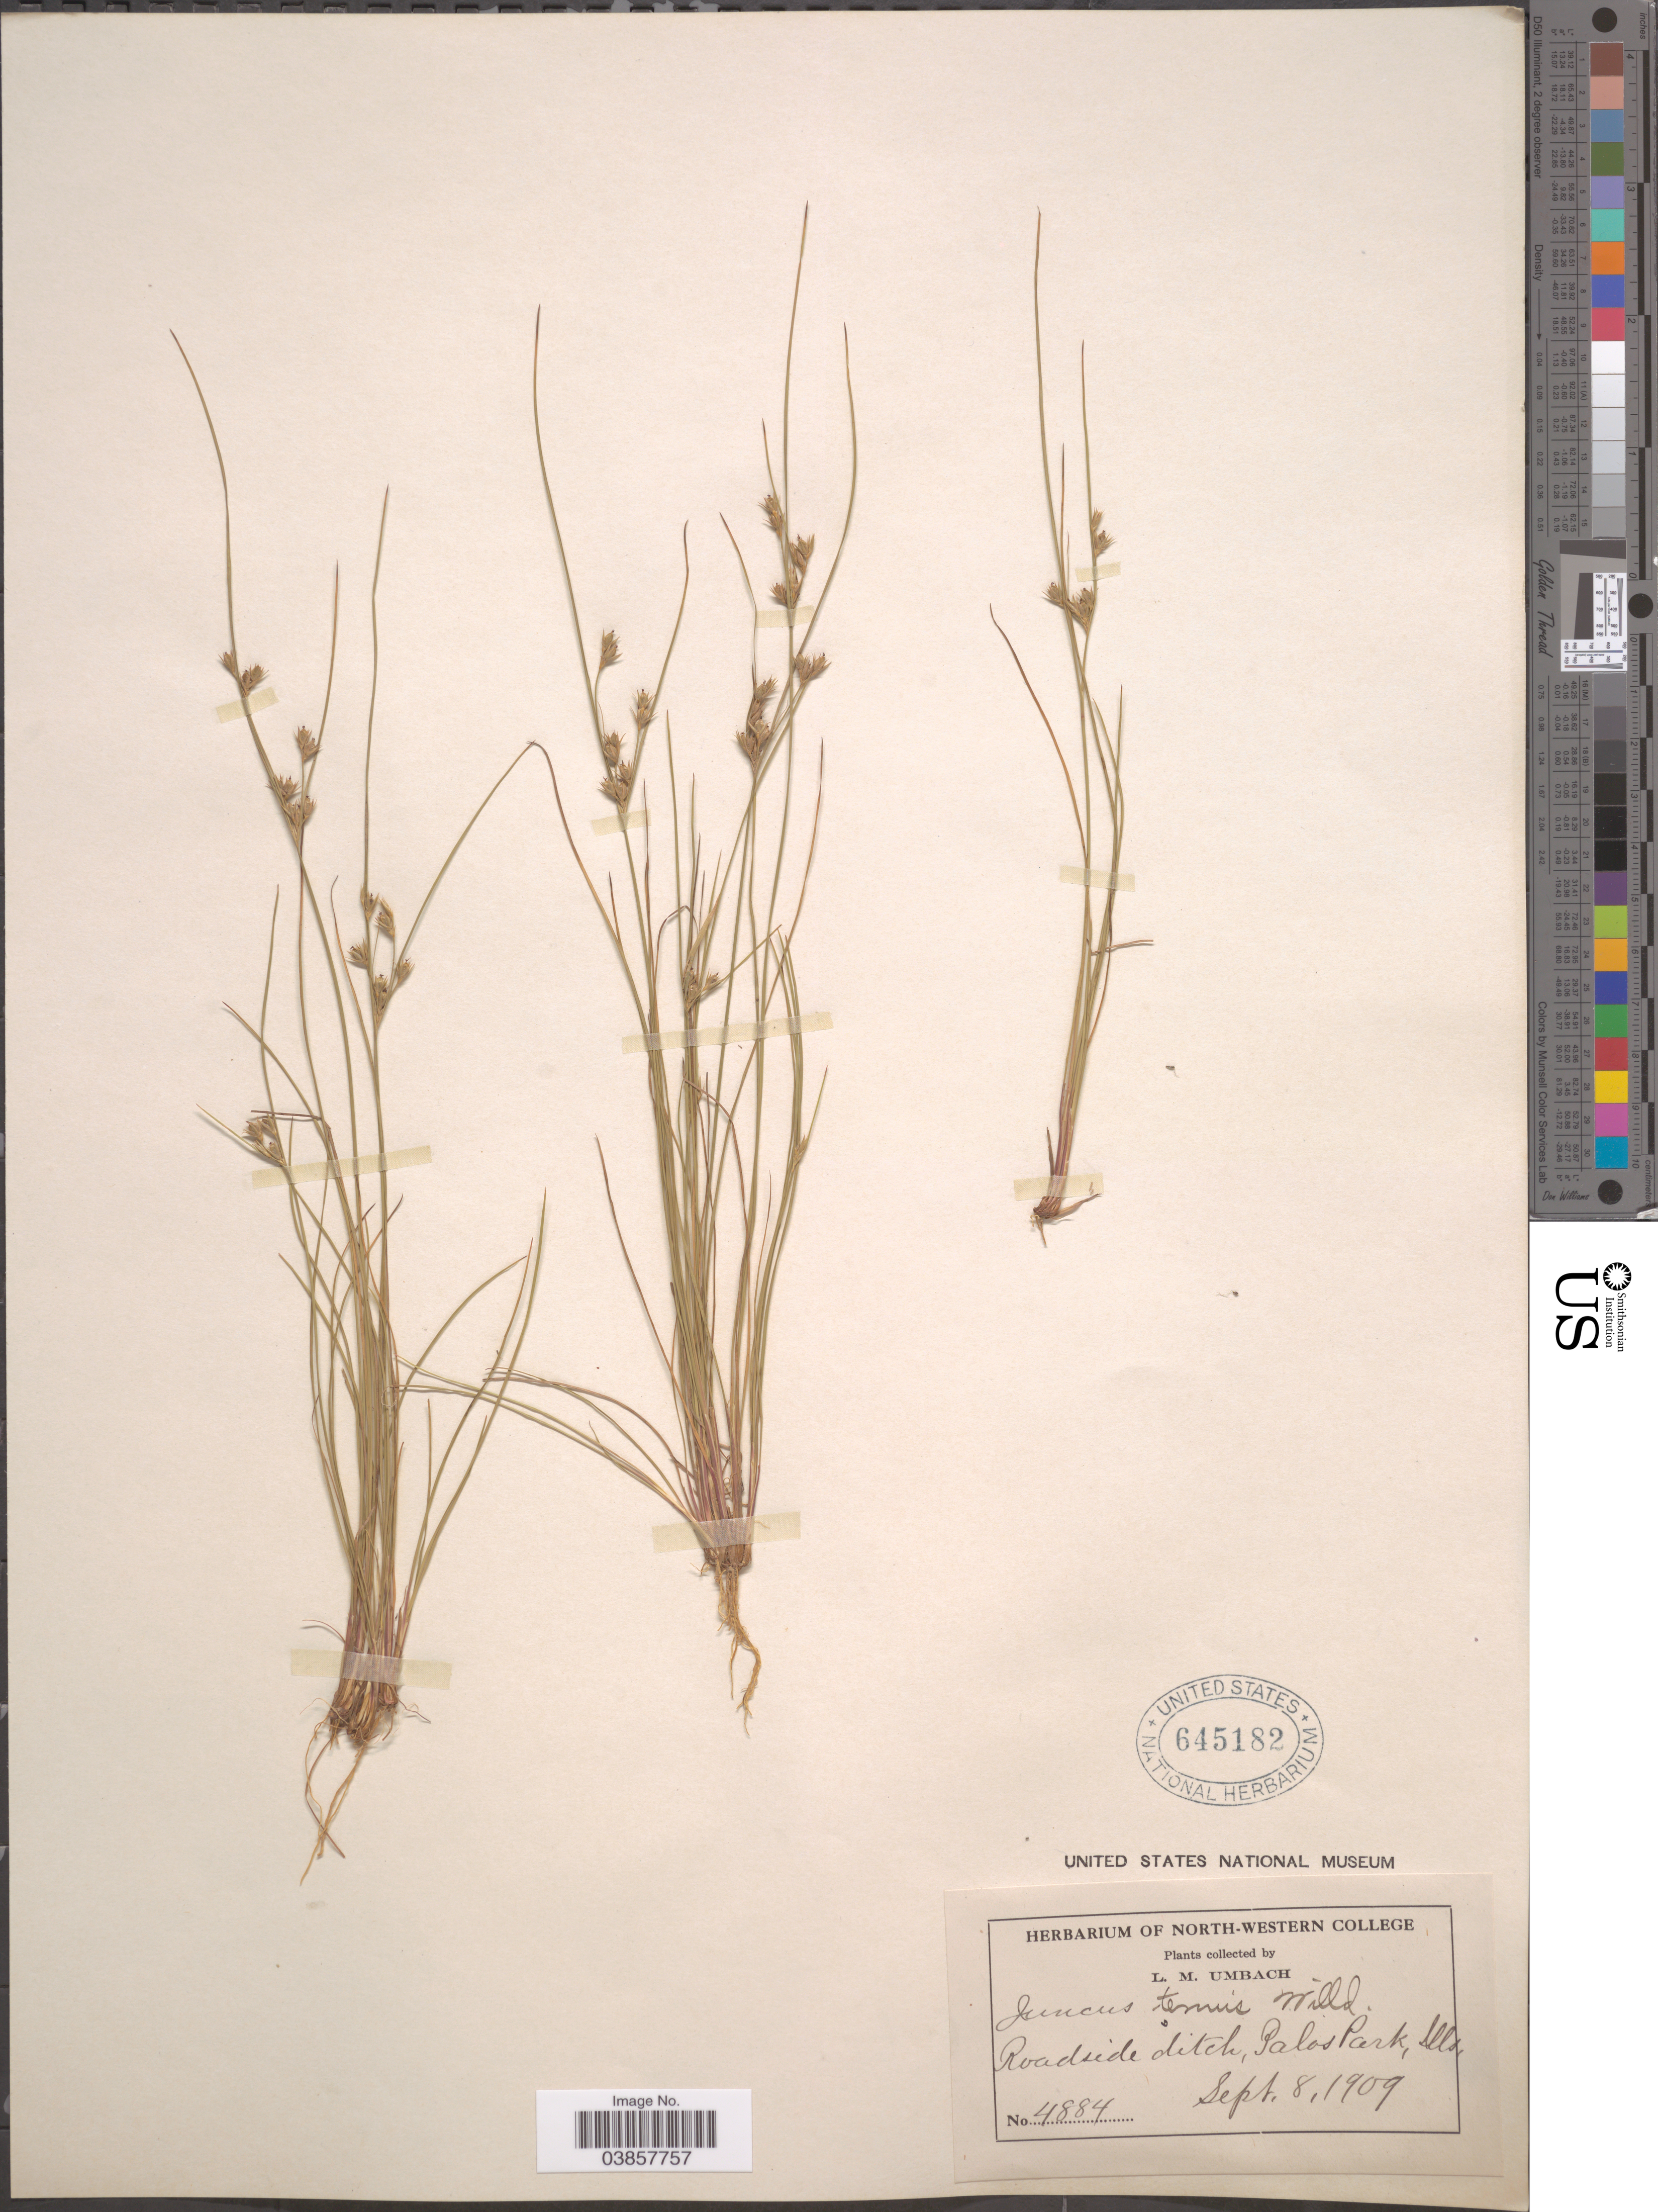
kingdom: Plantae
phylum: Tracheophyta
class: Liliopsida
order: Poales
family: Juncaceae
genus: Juncus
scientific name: Juncus tenuis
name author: Willd.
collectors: L. M. Umbach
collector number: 4884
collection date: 1909-09-08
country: United States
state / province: Illinois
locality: Roadside ditch, Palos Park.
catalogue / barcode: US 645182